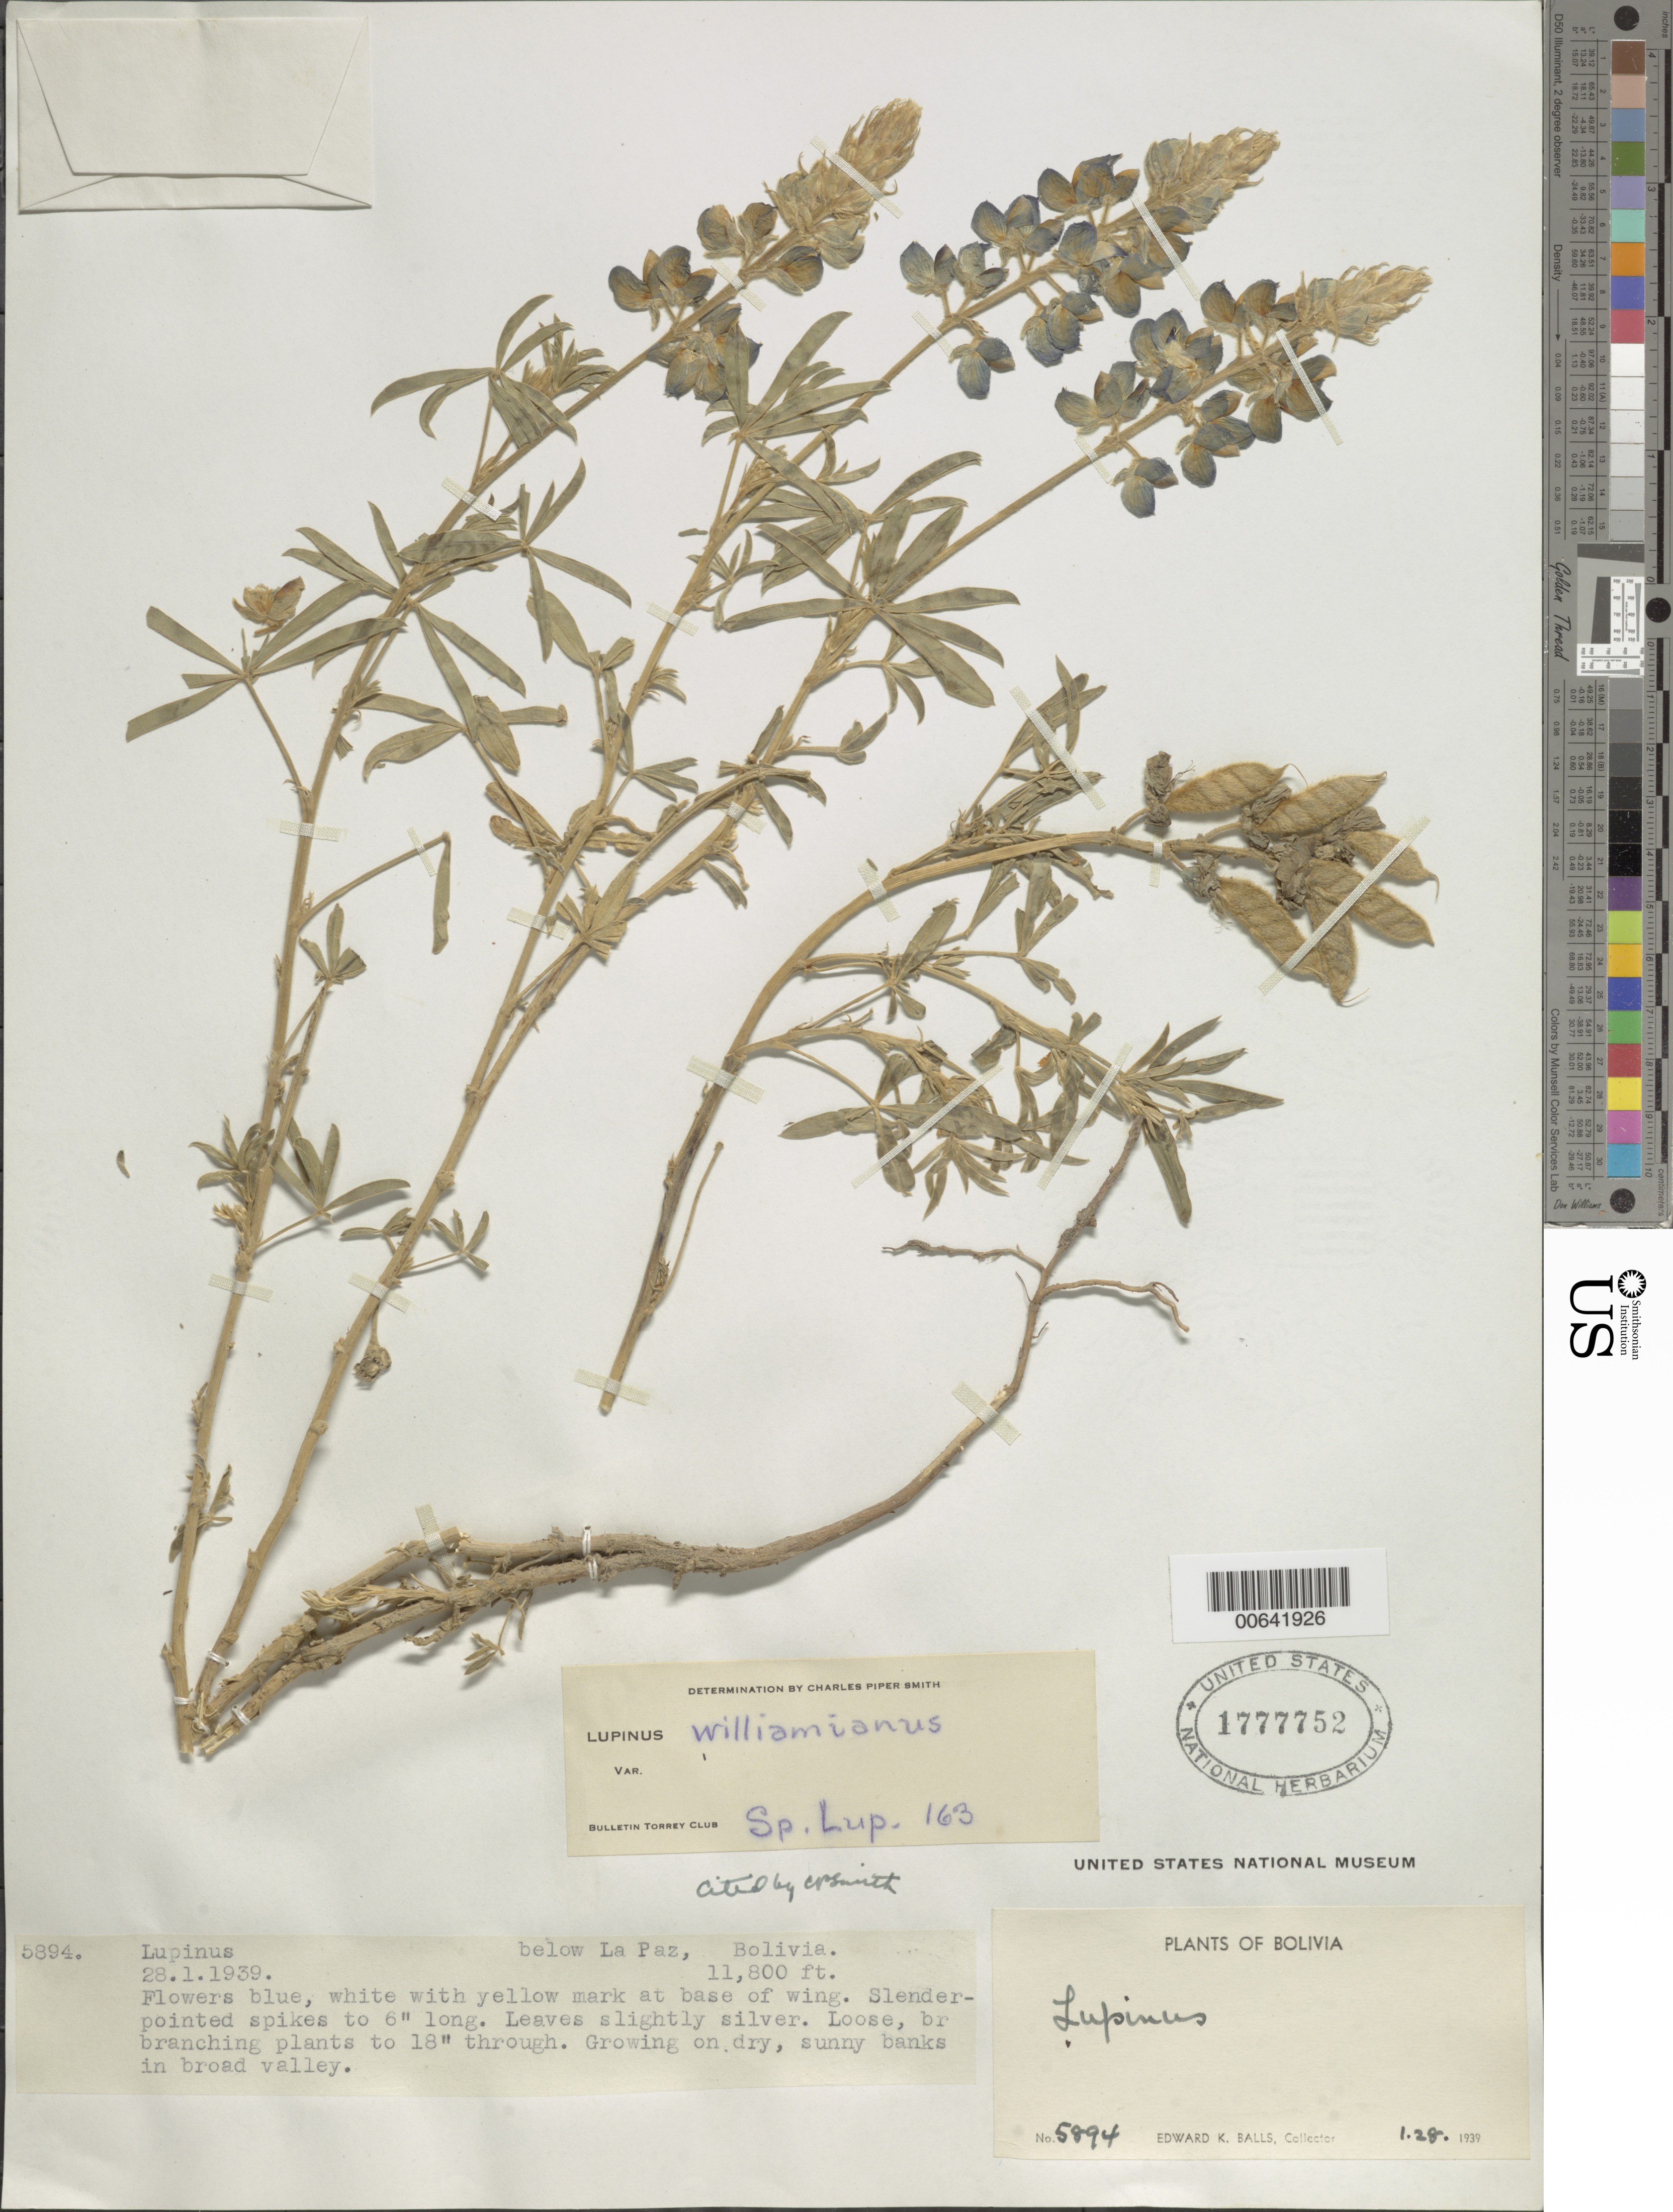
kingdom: Plantae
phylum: Tracheophyta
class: Magnoliopsida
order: Fabales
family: Fabaceae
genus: Lupinus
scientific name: Lupinus williamsianus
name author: C.P. Sm.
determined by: Smith, C. P.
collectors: E. K. Balls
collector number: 5894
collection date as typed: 28 Jan 1939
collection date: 1939-01-28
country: Bolivia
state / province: La Paz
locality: Abajo de La Paz, Bolivia.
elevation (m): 3597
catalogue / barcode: US 1777752